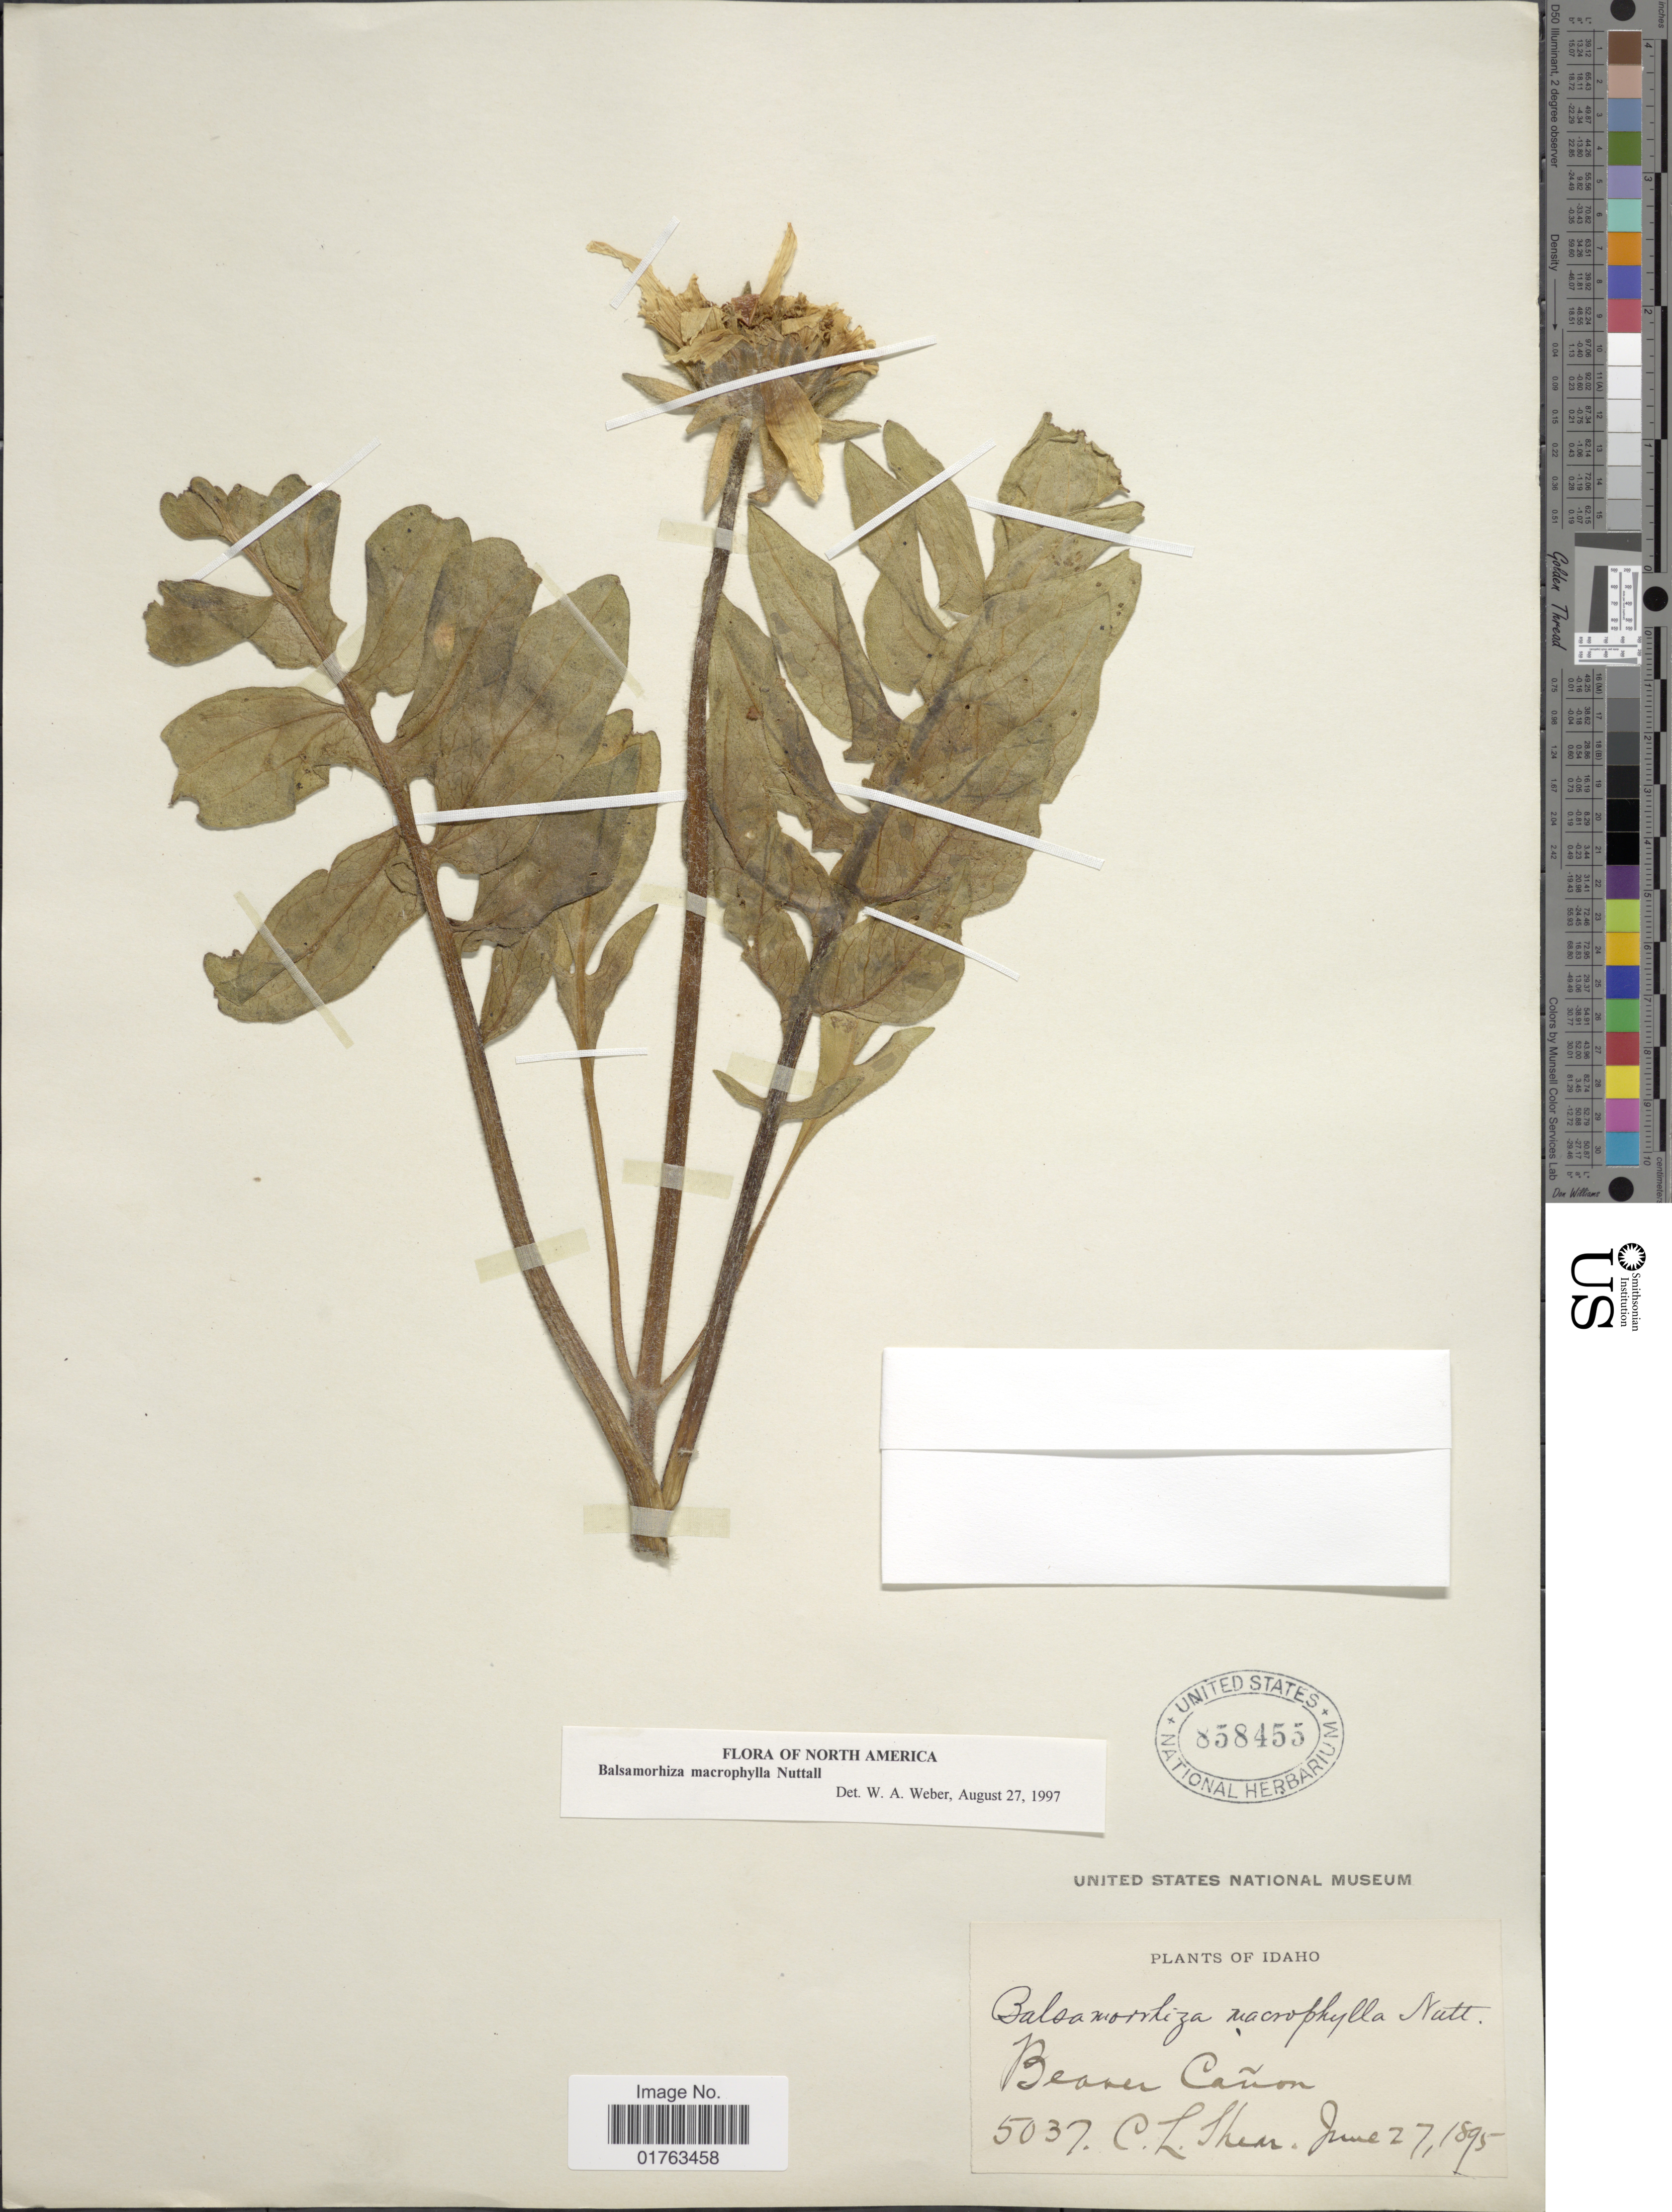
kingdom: Plantae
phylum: Tracheophyta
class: Magnoliopsida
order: Asterales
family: Asteraceae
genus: Balsamorhiza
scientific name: Balsamorhiza macrophylla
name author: Nutt.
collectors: C. L. Shear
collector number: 5037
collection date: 1895-06-27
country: United States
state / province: Idaho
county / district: Nez Perce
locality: Beaver Cañon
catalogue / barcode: US 858455